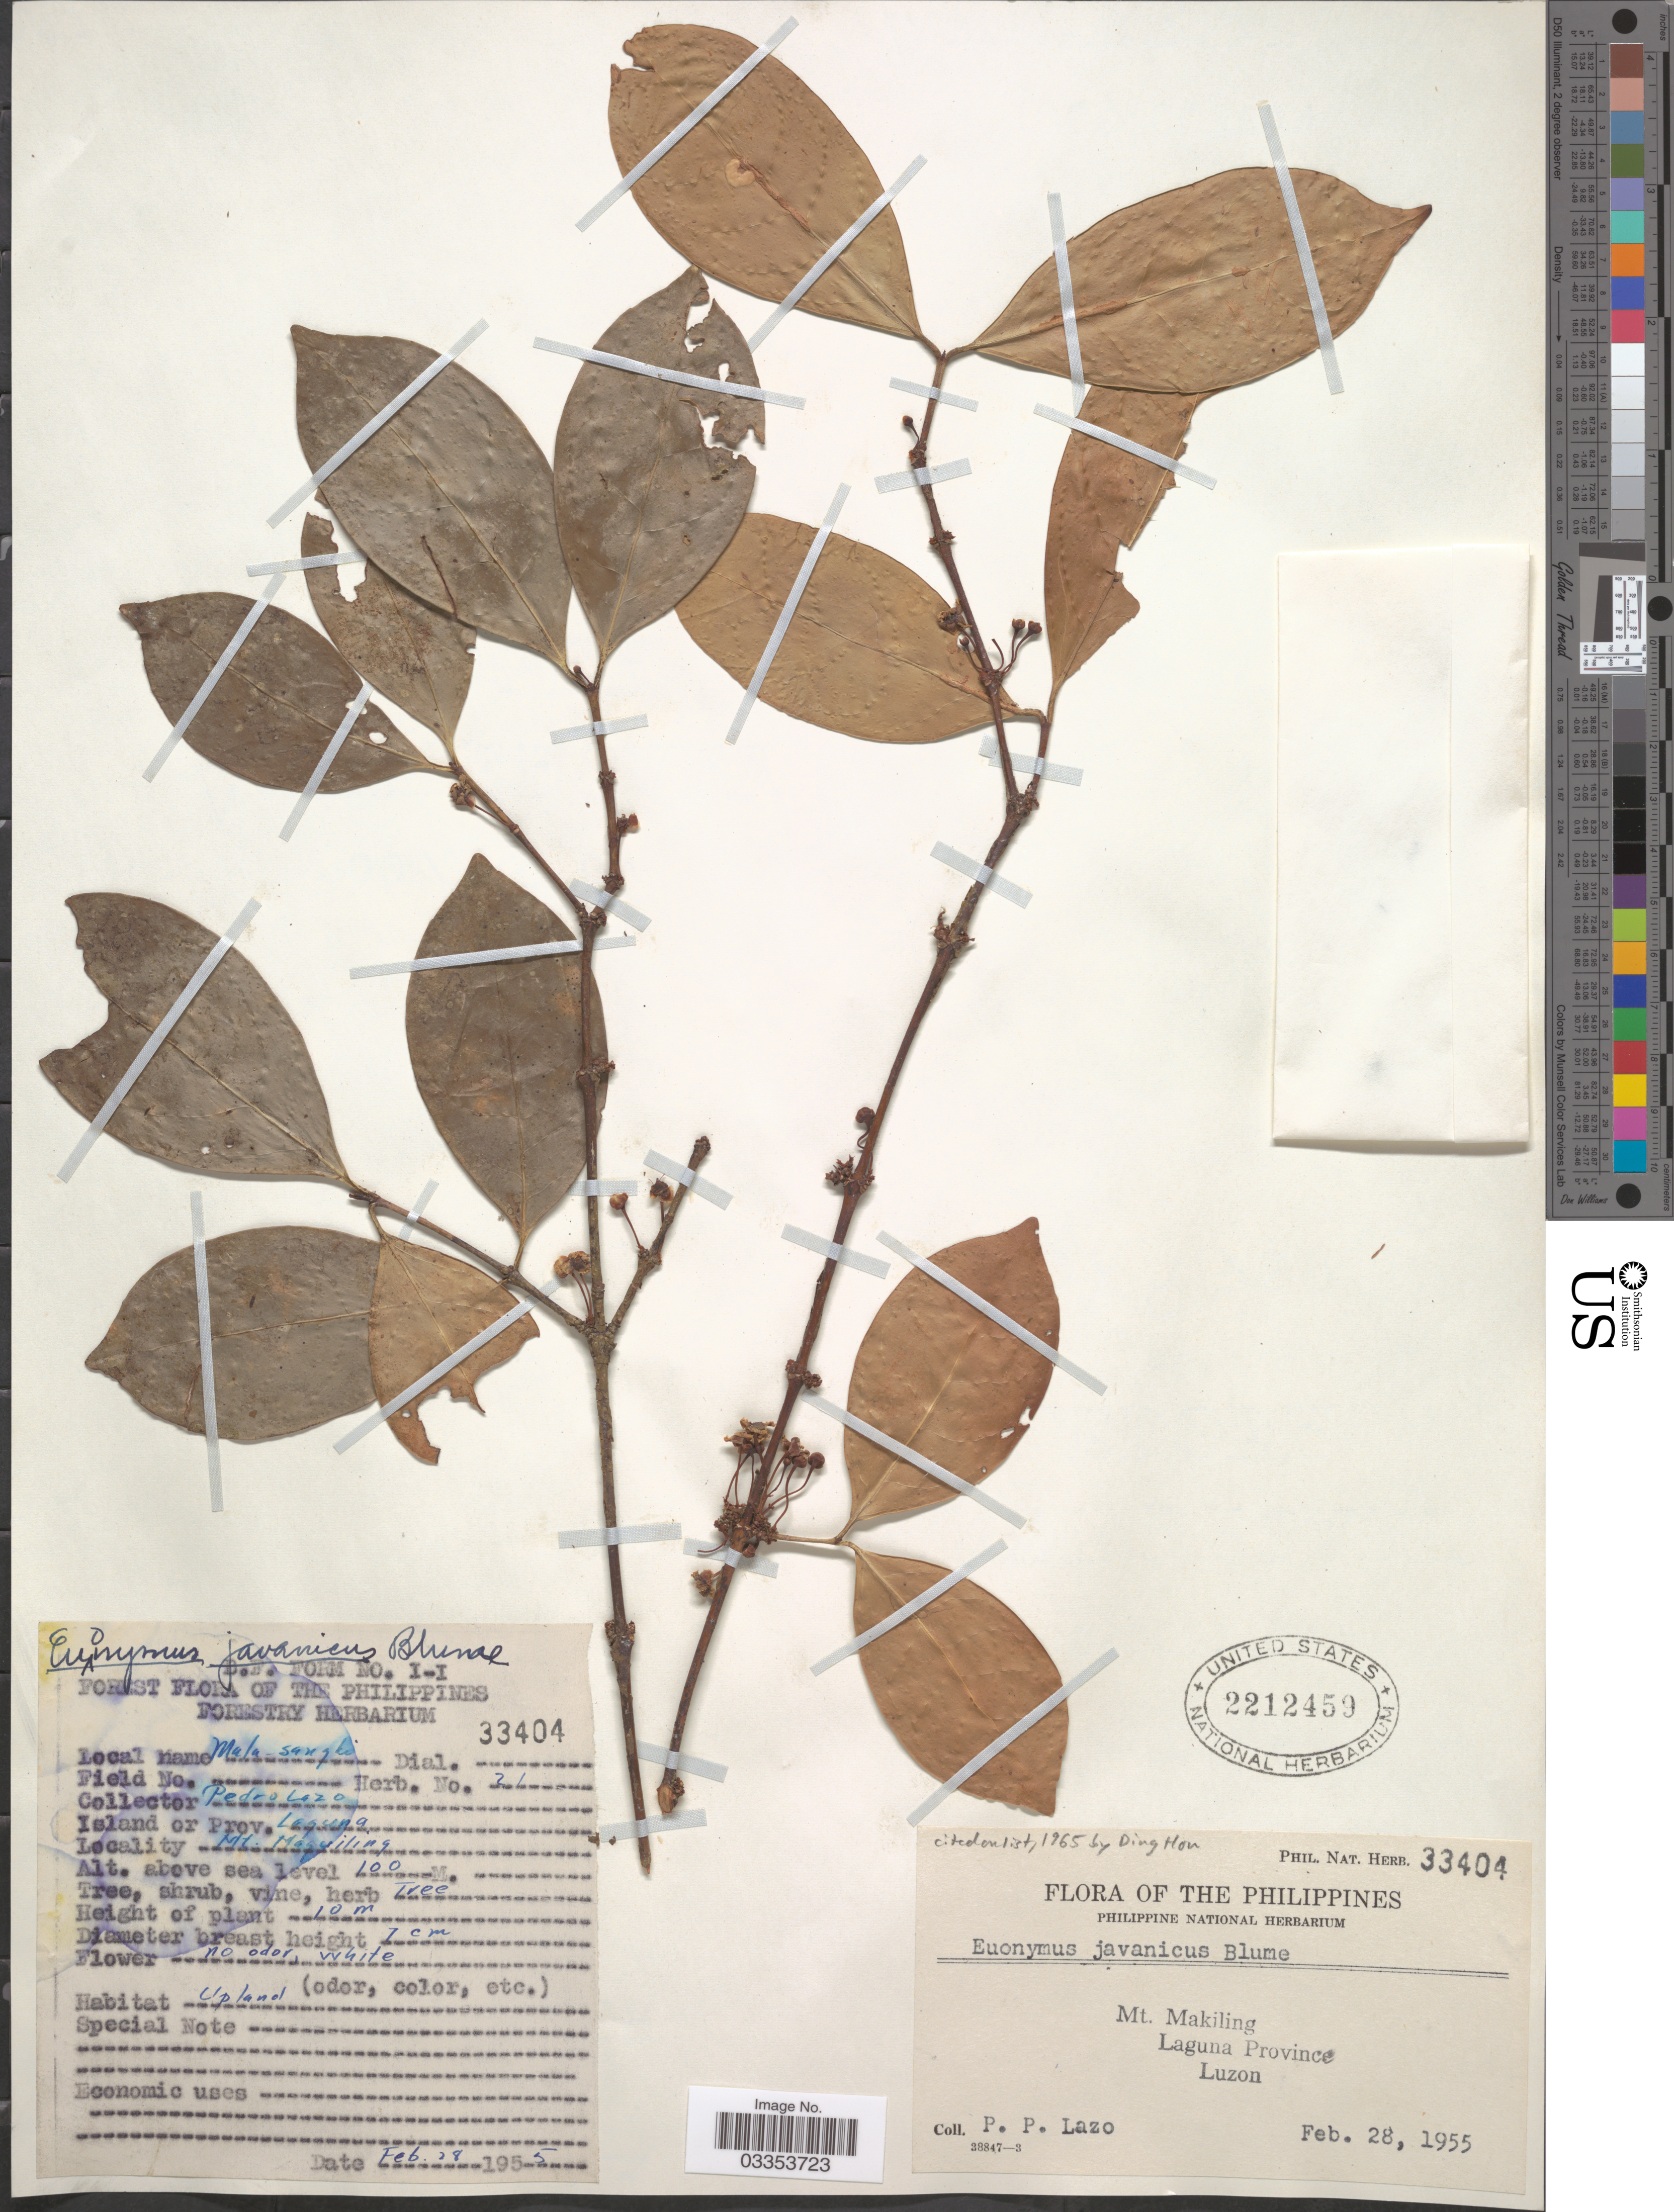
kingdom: Plantae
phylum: Tracheophyta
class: Magnoliopsida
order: Celastrales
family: Celastraceae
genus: Euonymus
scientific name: Euonymus indicus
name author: B. Heyne ex Wall.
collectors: P. Lazo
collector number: Phil. Nat. Herb. 33404/ 21?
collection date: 1955-02-28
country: Philippines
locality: Mt. Makiling. Laguna Province, Luzon.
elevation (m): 100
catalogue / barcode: US 2212459